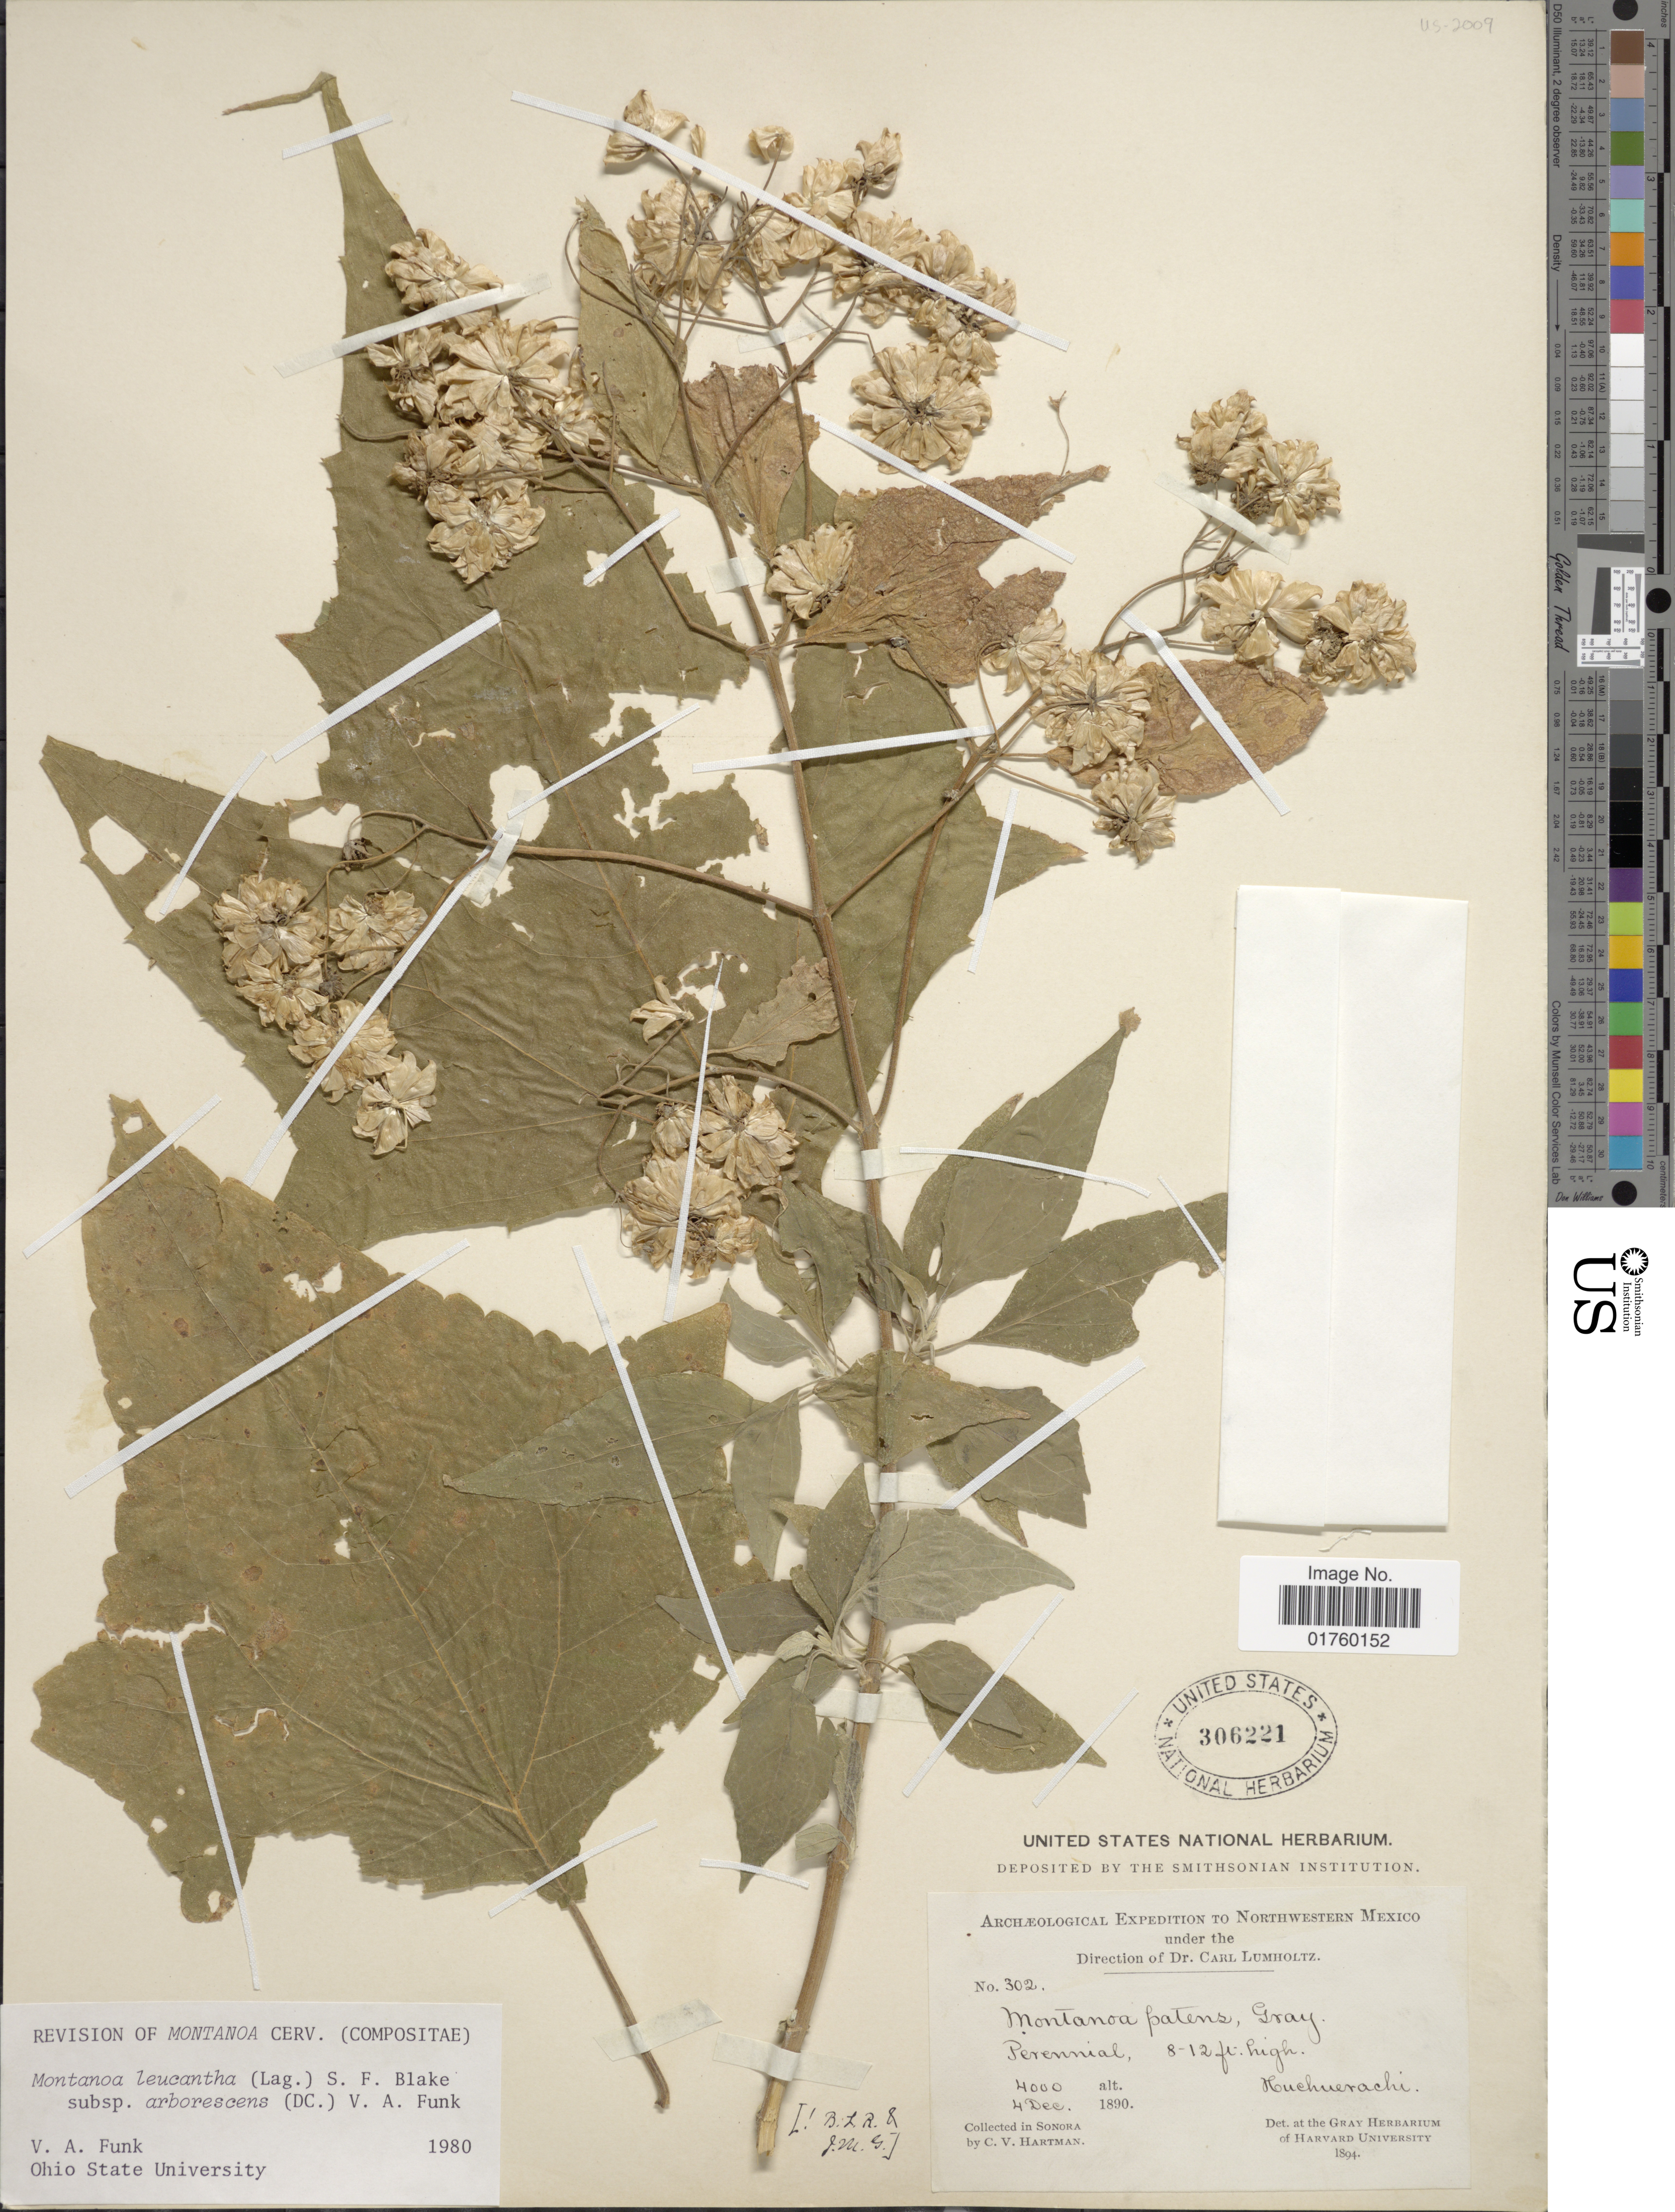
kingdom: Plantae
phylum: Tracheophyta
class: Magnoliopsida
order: Asterales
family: Asteraceae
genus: Montanoa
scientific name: Montanoa leucantha subsp. arborescens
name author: (DC.) V.A. Funk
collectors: C. V. Hartman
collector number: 302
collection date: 1890-12-04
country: Mexico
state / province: Sonora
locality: Huchuerachi.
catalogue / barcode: US 306221